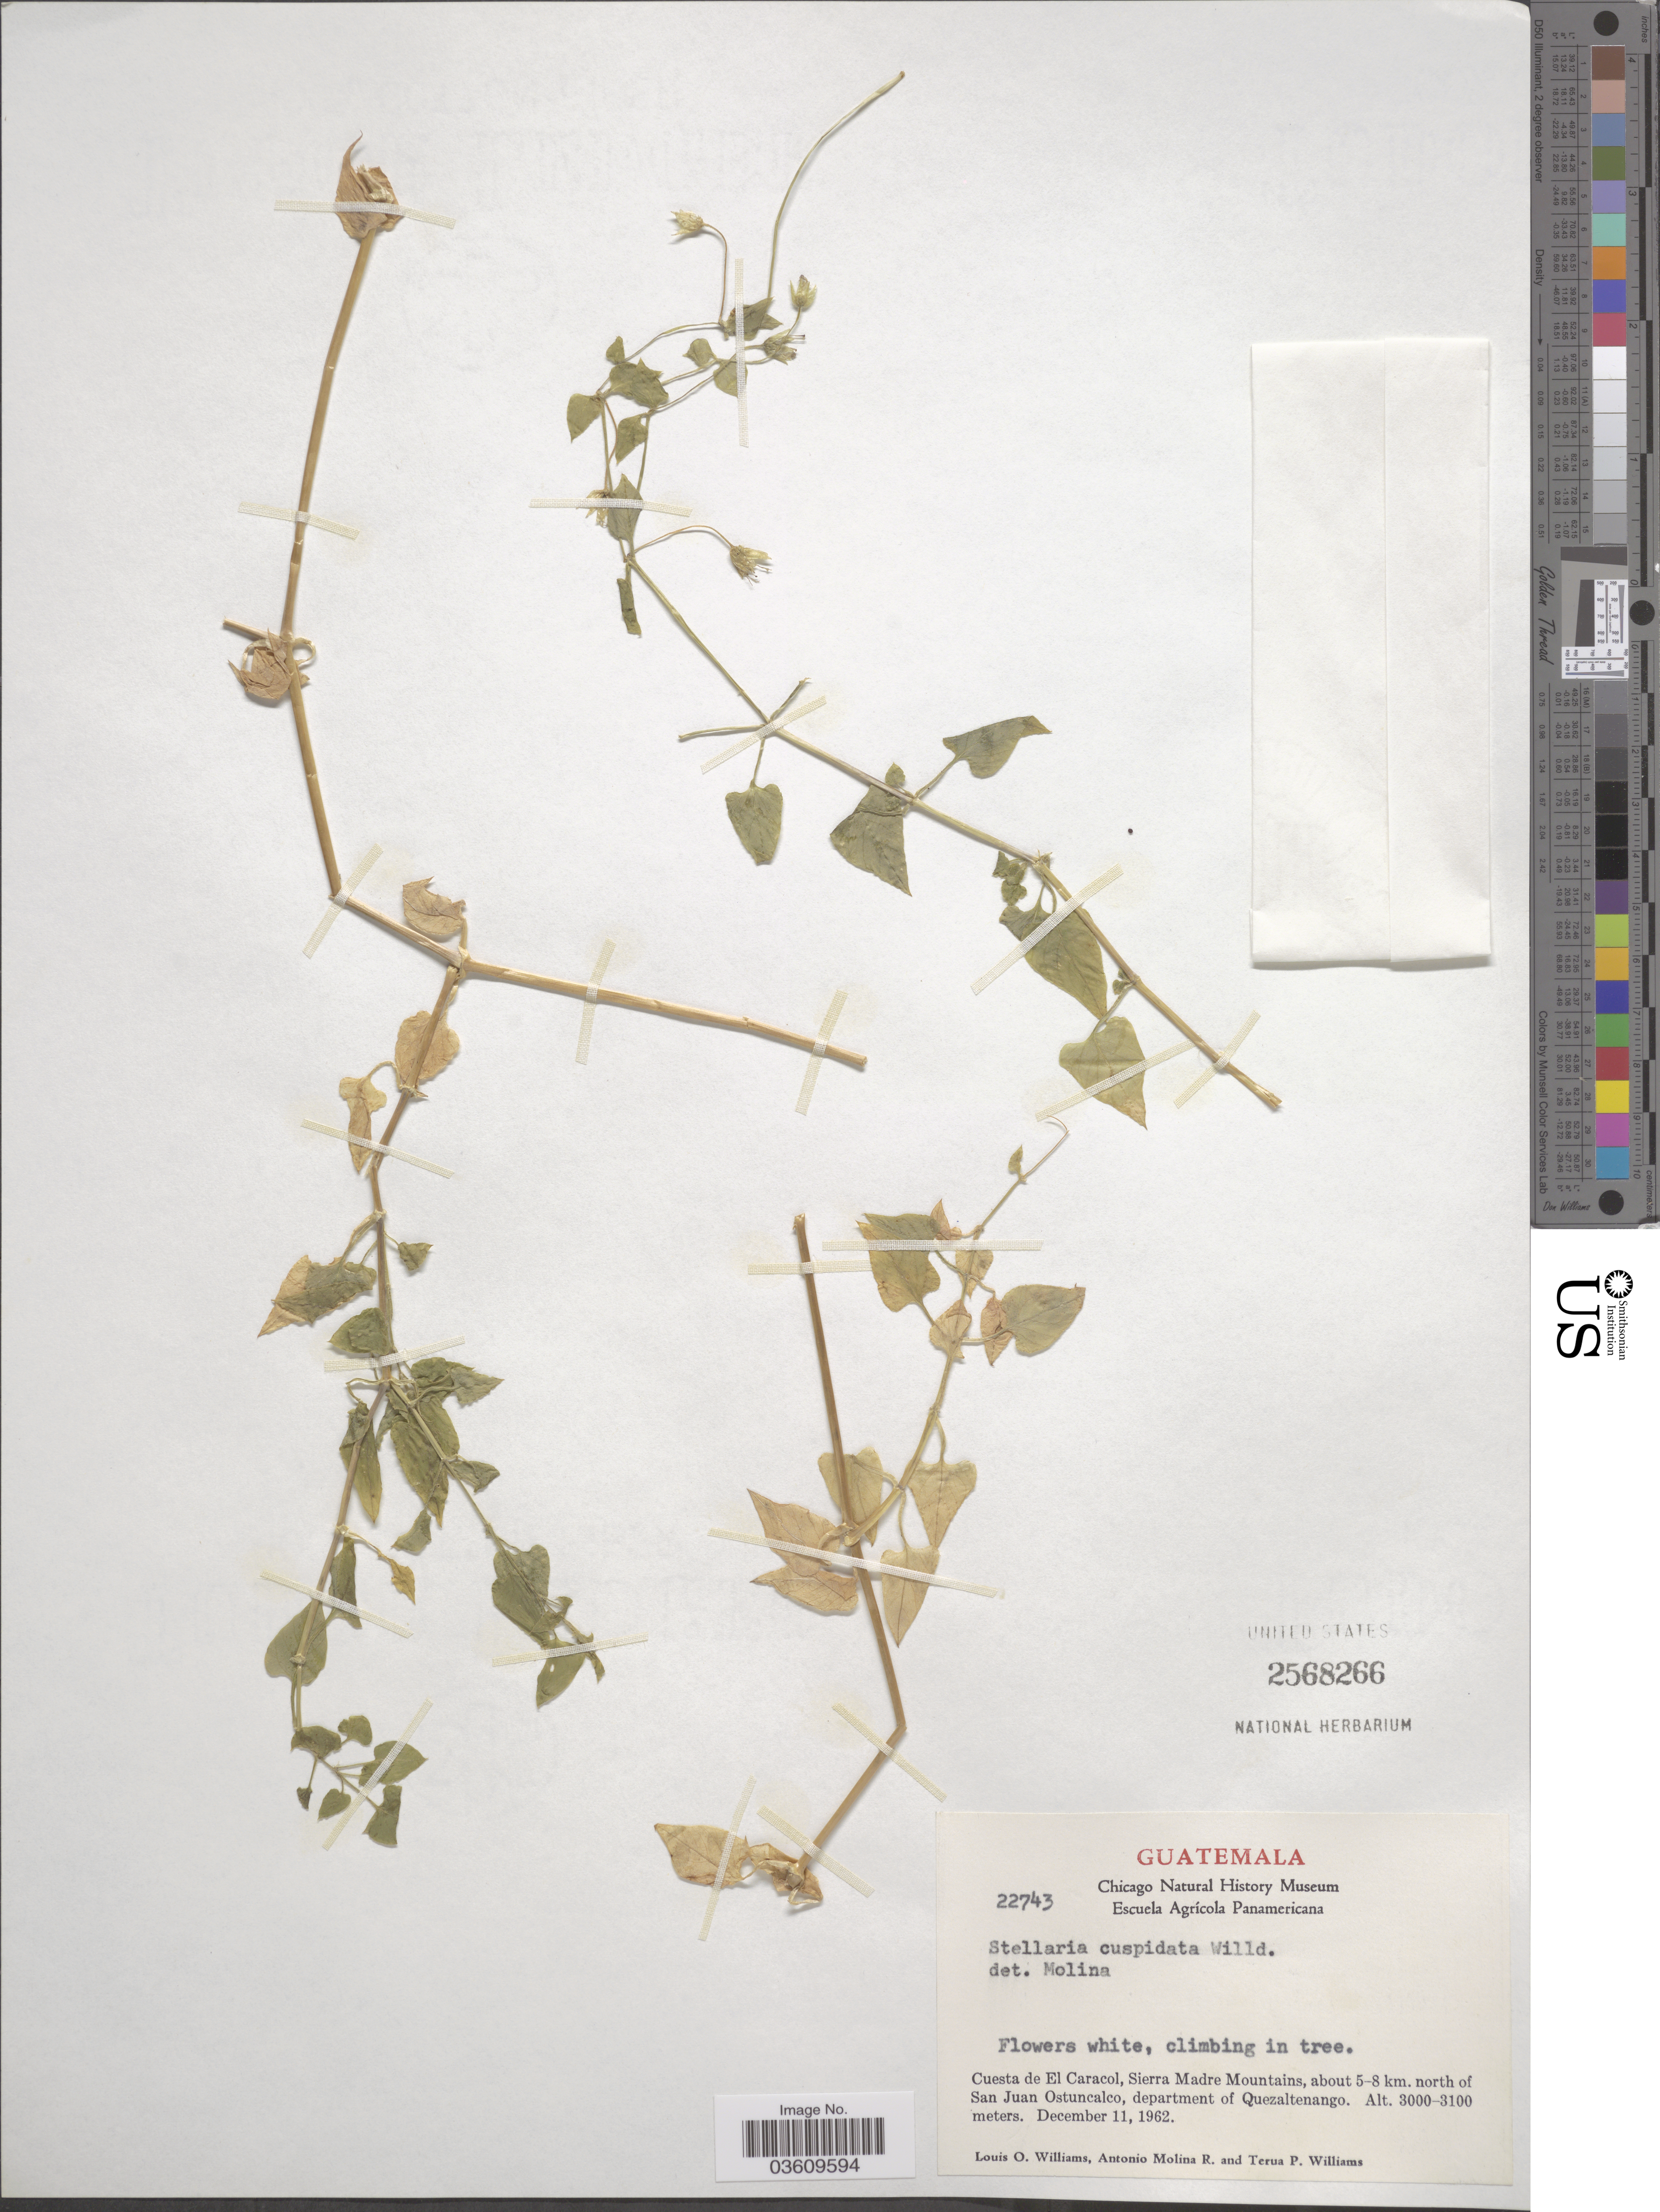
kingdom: Plantae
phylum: Tracheophyta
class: Magnoliopsida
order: Caryophyllales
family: Caryophyllaceae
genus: Stellaria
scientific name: Stellaria cuspidata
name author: Willd. ex Schltdl.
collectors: L. O. Williams, A. Molina R. & T. Williams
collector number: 22743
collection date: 1962-12-11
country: Guatemala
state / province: Quetzaltenango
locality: Cuesta de El Caracol, Sierra Madre Mountains, about 5-8 km. north of San Juan Ostuncalco, department of Quezaltenango.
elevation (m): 3000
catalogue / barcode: US 2568266